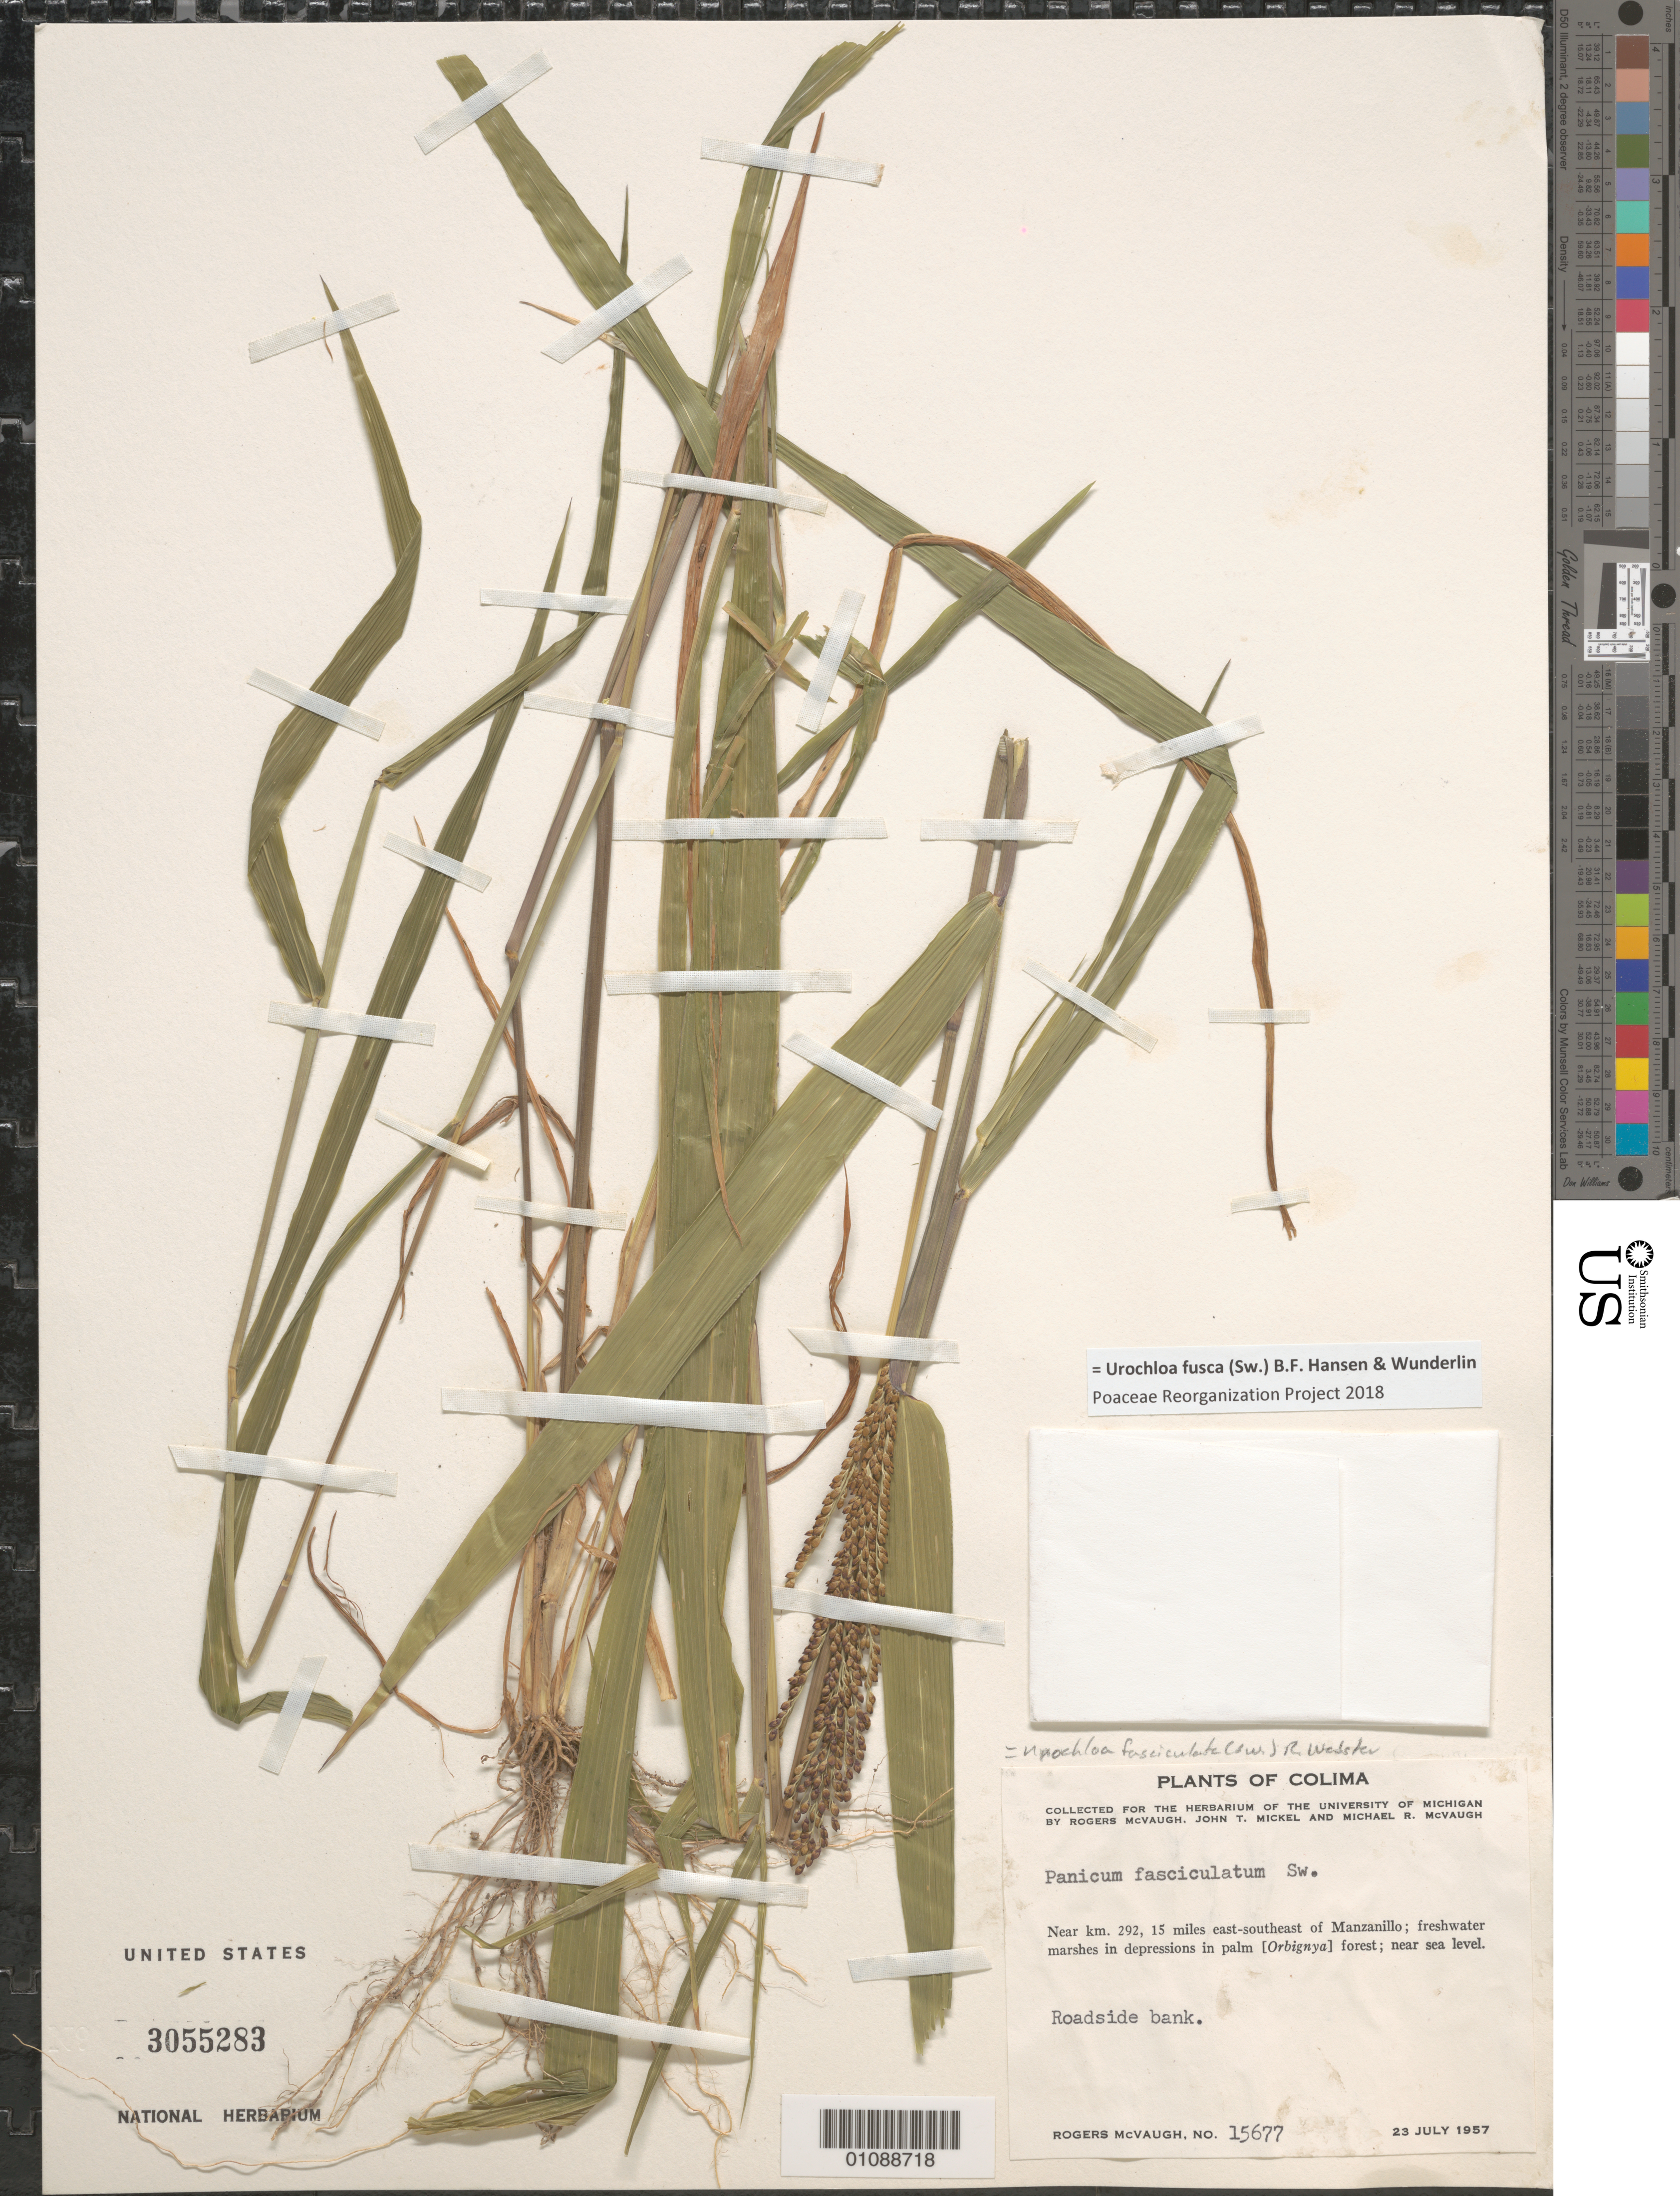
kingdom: Plantae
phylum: Tracheophyta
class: Liliopsida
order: Poales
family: Poaceae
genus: Urochloa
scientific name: Urochloa fusca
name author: (Sw.) B.F. Hansen & Wunderlin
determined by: Poaceae Reorganization Project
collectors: R. McVaugh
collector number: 15677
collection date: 1957-07-23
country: Mexico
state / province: Colima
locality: Near km 292, 15 miles E-SE of Manzanillo.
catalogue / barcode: US 3055283